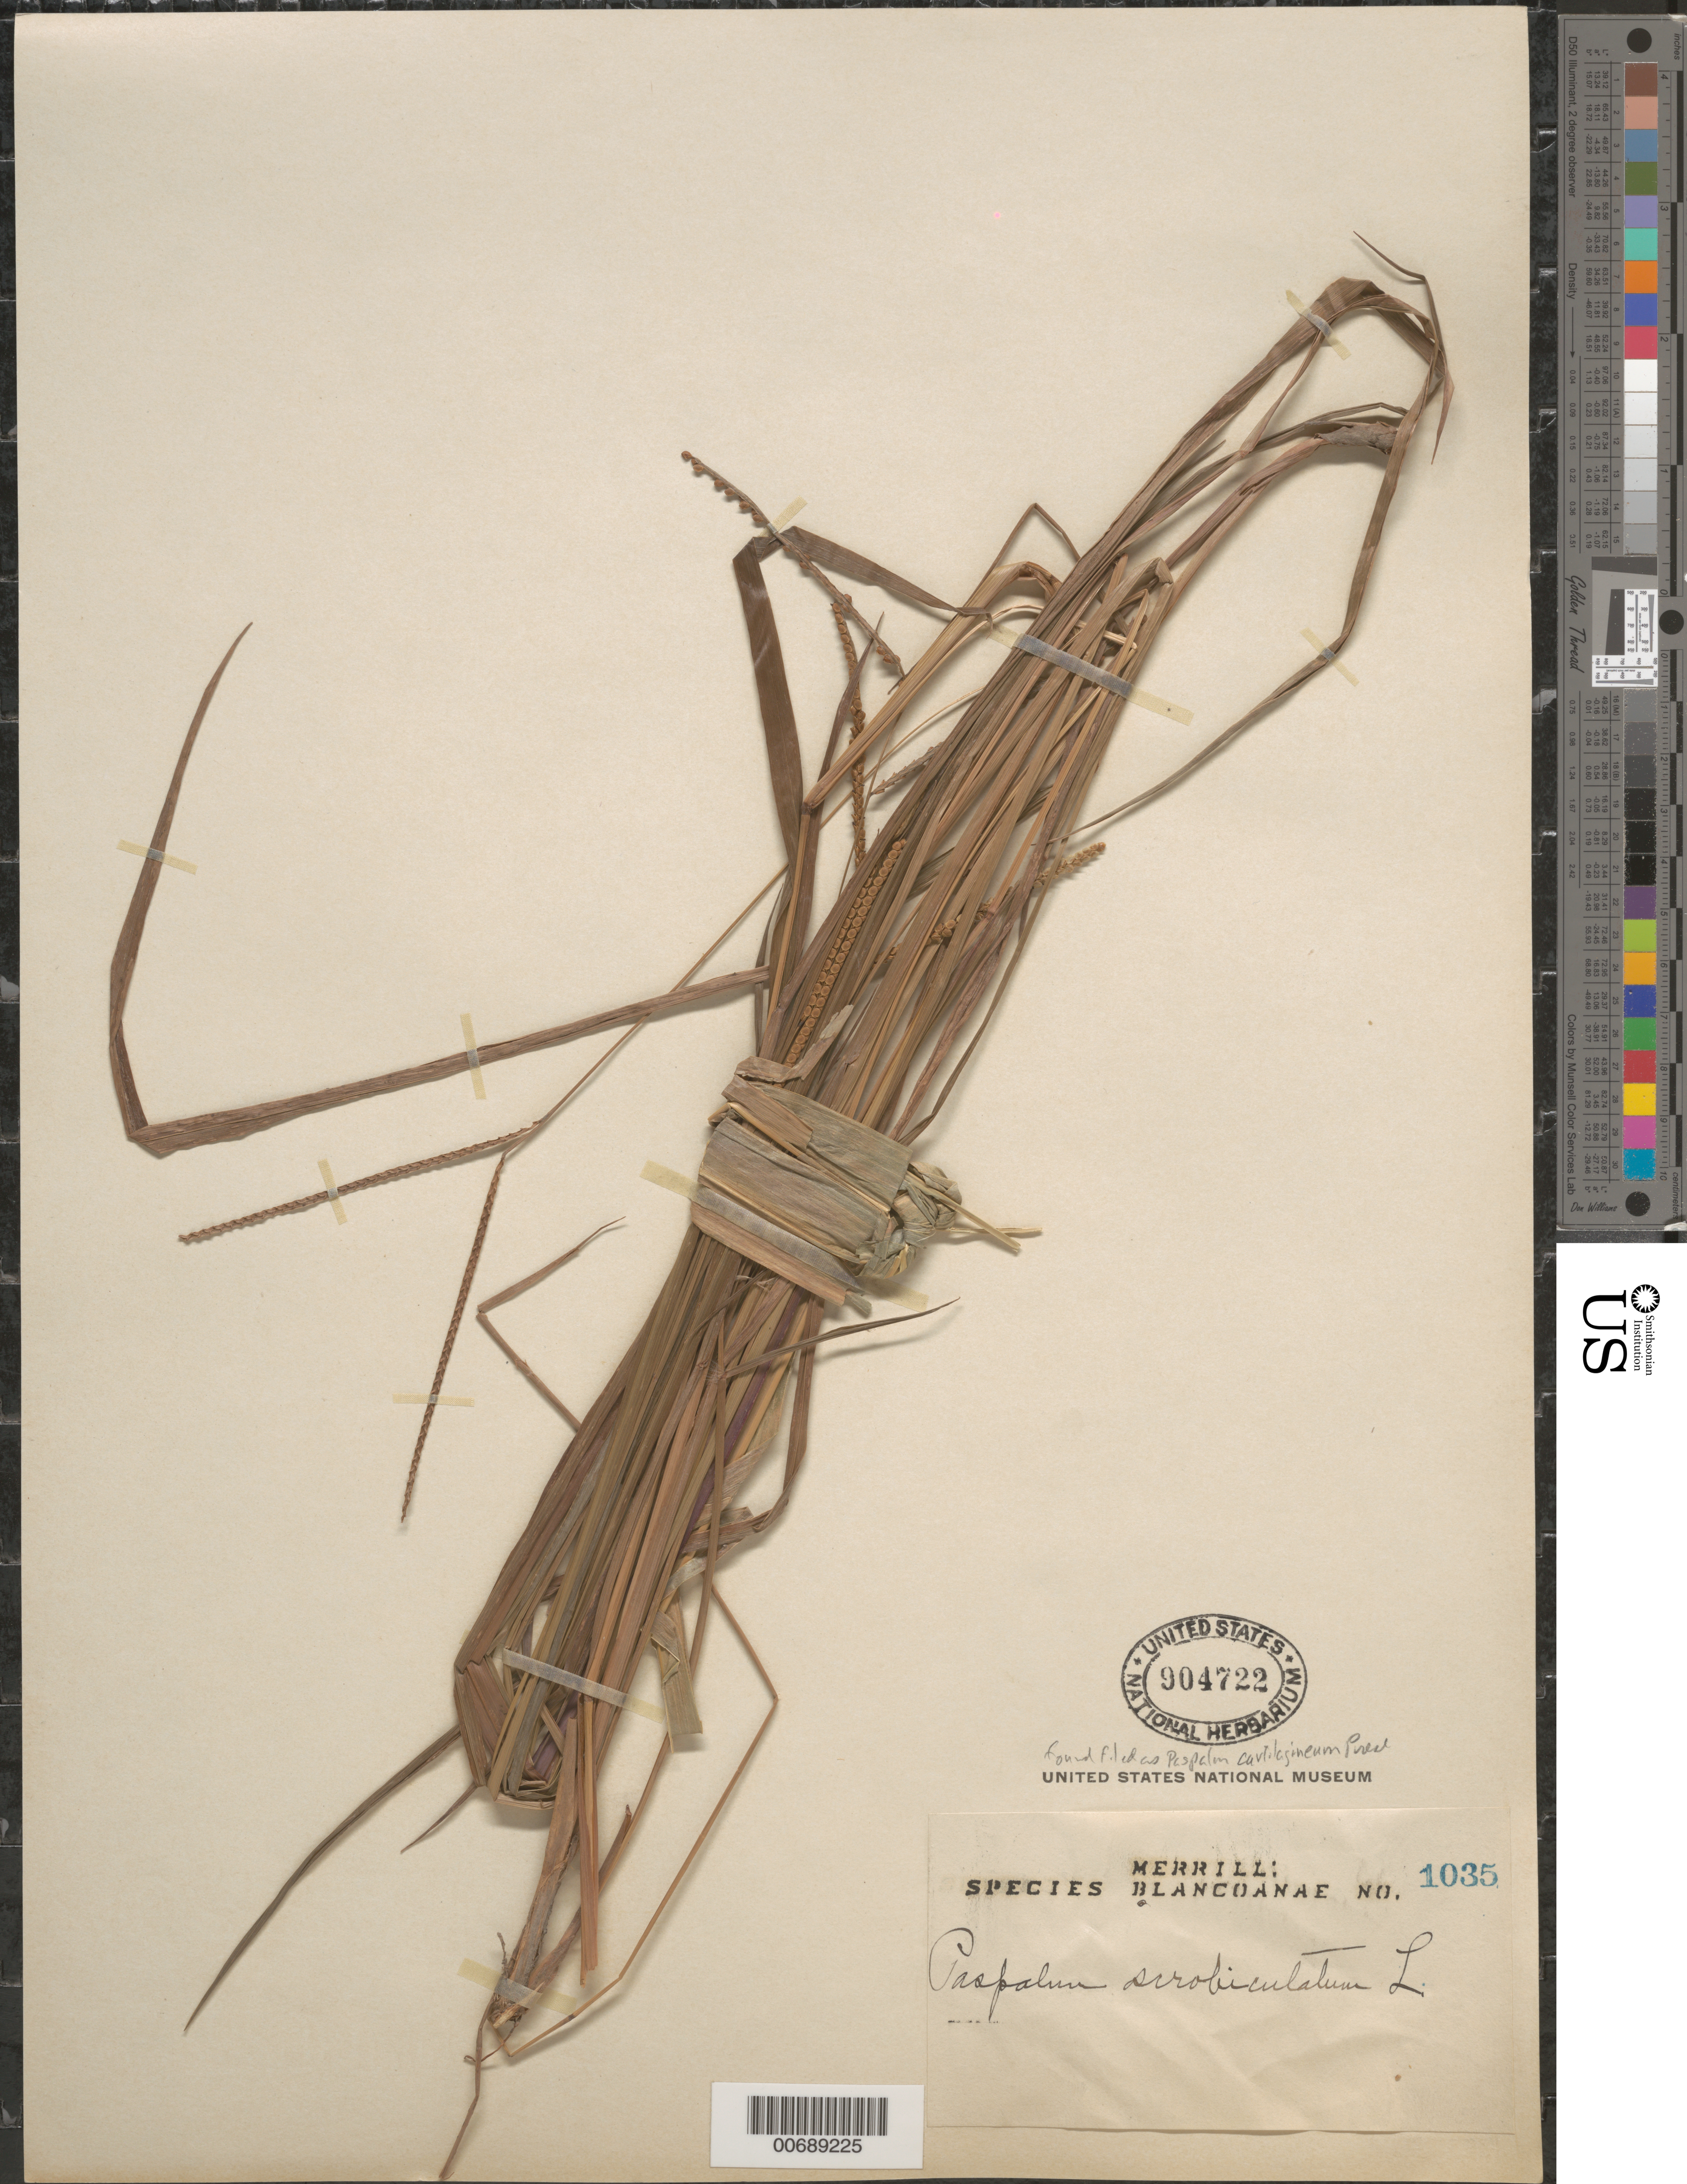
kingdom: Plantae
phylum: Tracheophyta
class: Liliopsida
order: Poales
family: Poaceae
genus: Paspalum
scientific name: Paspalum cartilagineum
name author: J. Presl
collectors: E. D. Merrill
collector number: Sp. Blancoan. 1035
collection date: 1916-11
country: Philippines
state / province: Calabarzon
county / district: Batangas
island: Luzon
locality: Taal Volcano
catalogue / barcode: US 904722